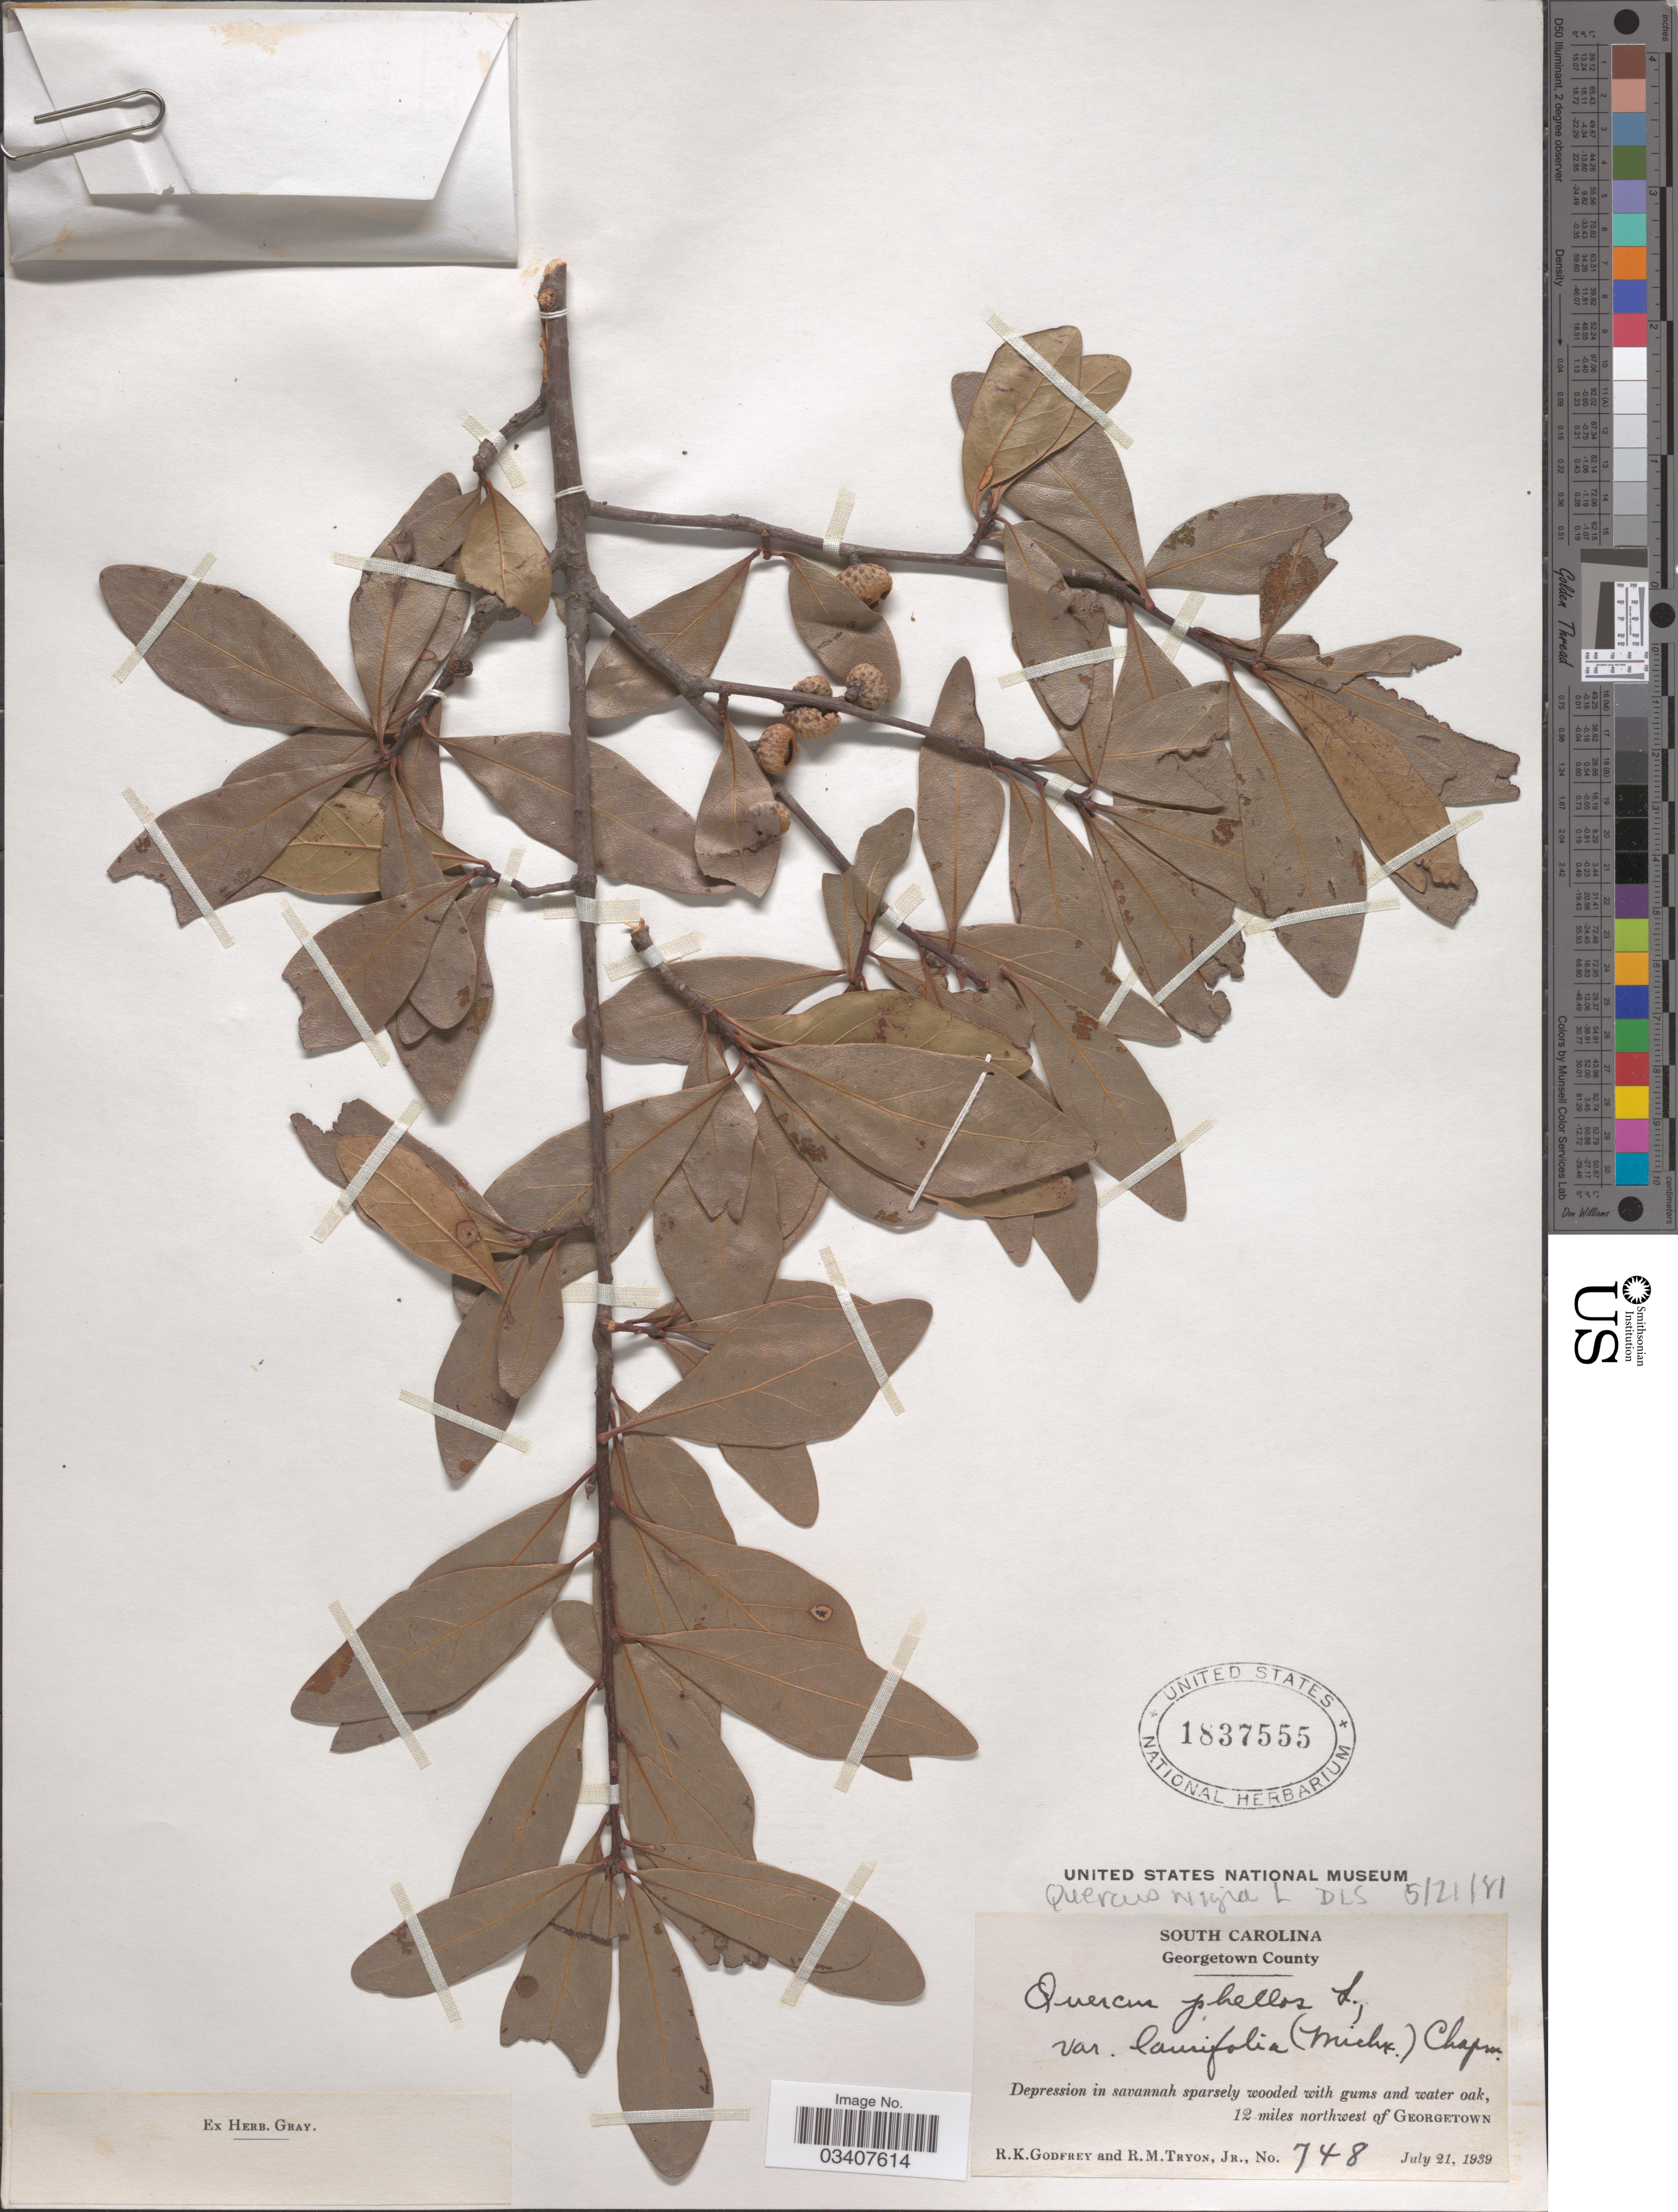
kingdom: Plantae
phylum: Tracheophyta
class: Magnoliopsida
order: Fagales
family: Fagaceae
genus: Quercus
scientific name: Quercus nigra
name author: L.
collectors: R. K. Godfrey & R. Tryon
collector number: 748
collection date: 1939-07-21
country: United States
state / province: South Carolina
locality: Georgetown County. 12 miles northwest of Georgetown.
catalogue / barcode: US 1837555